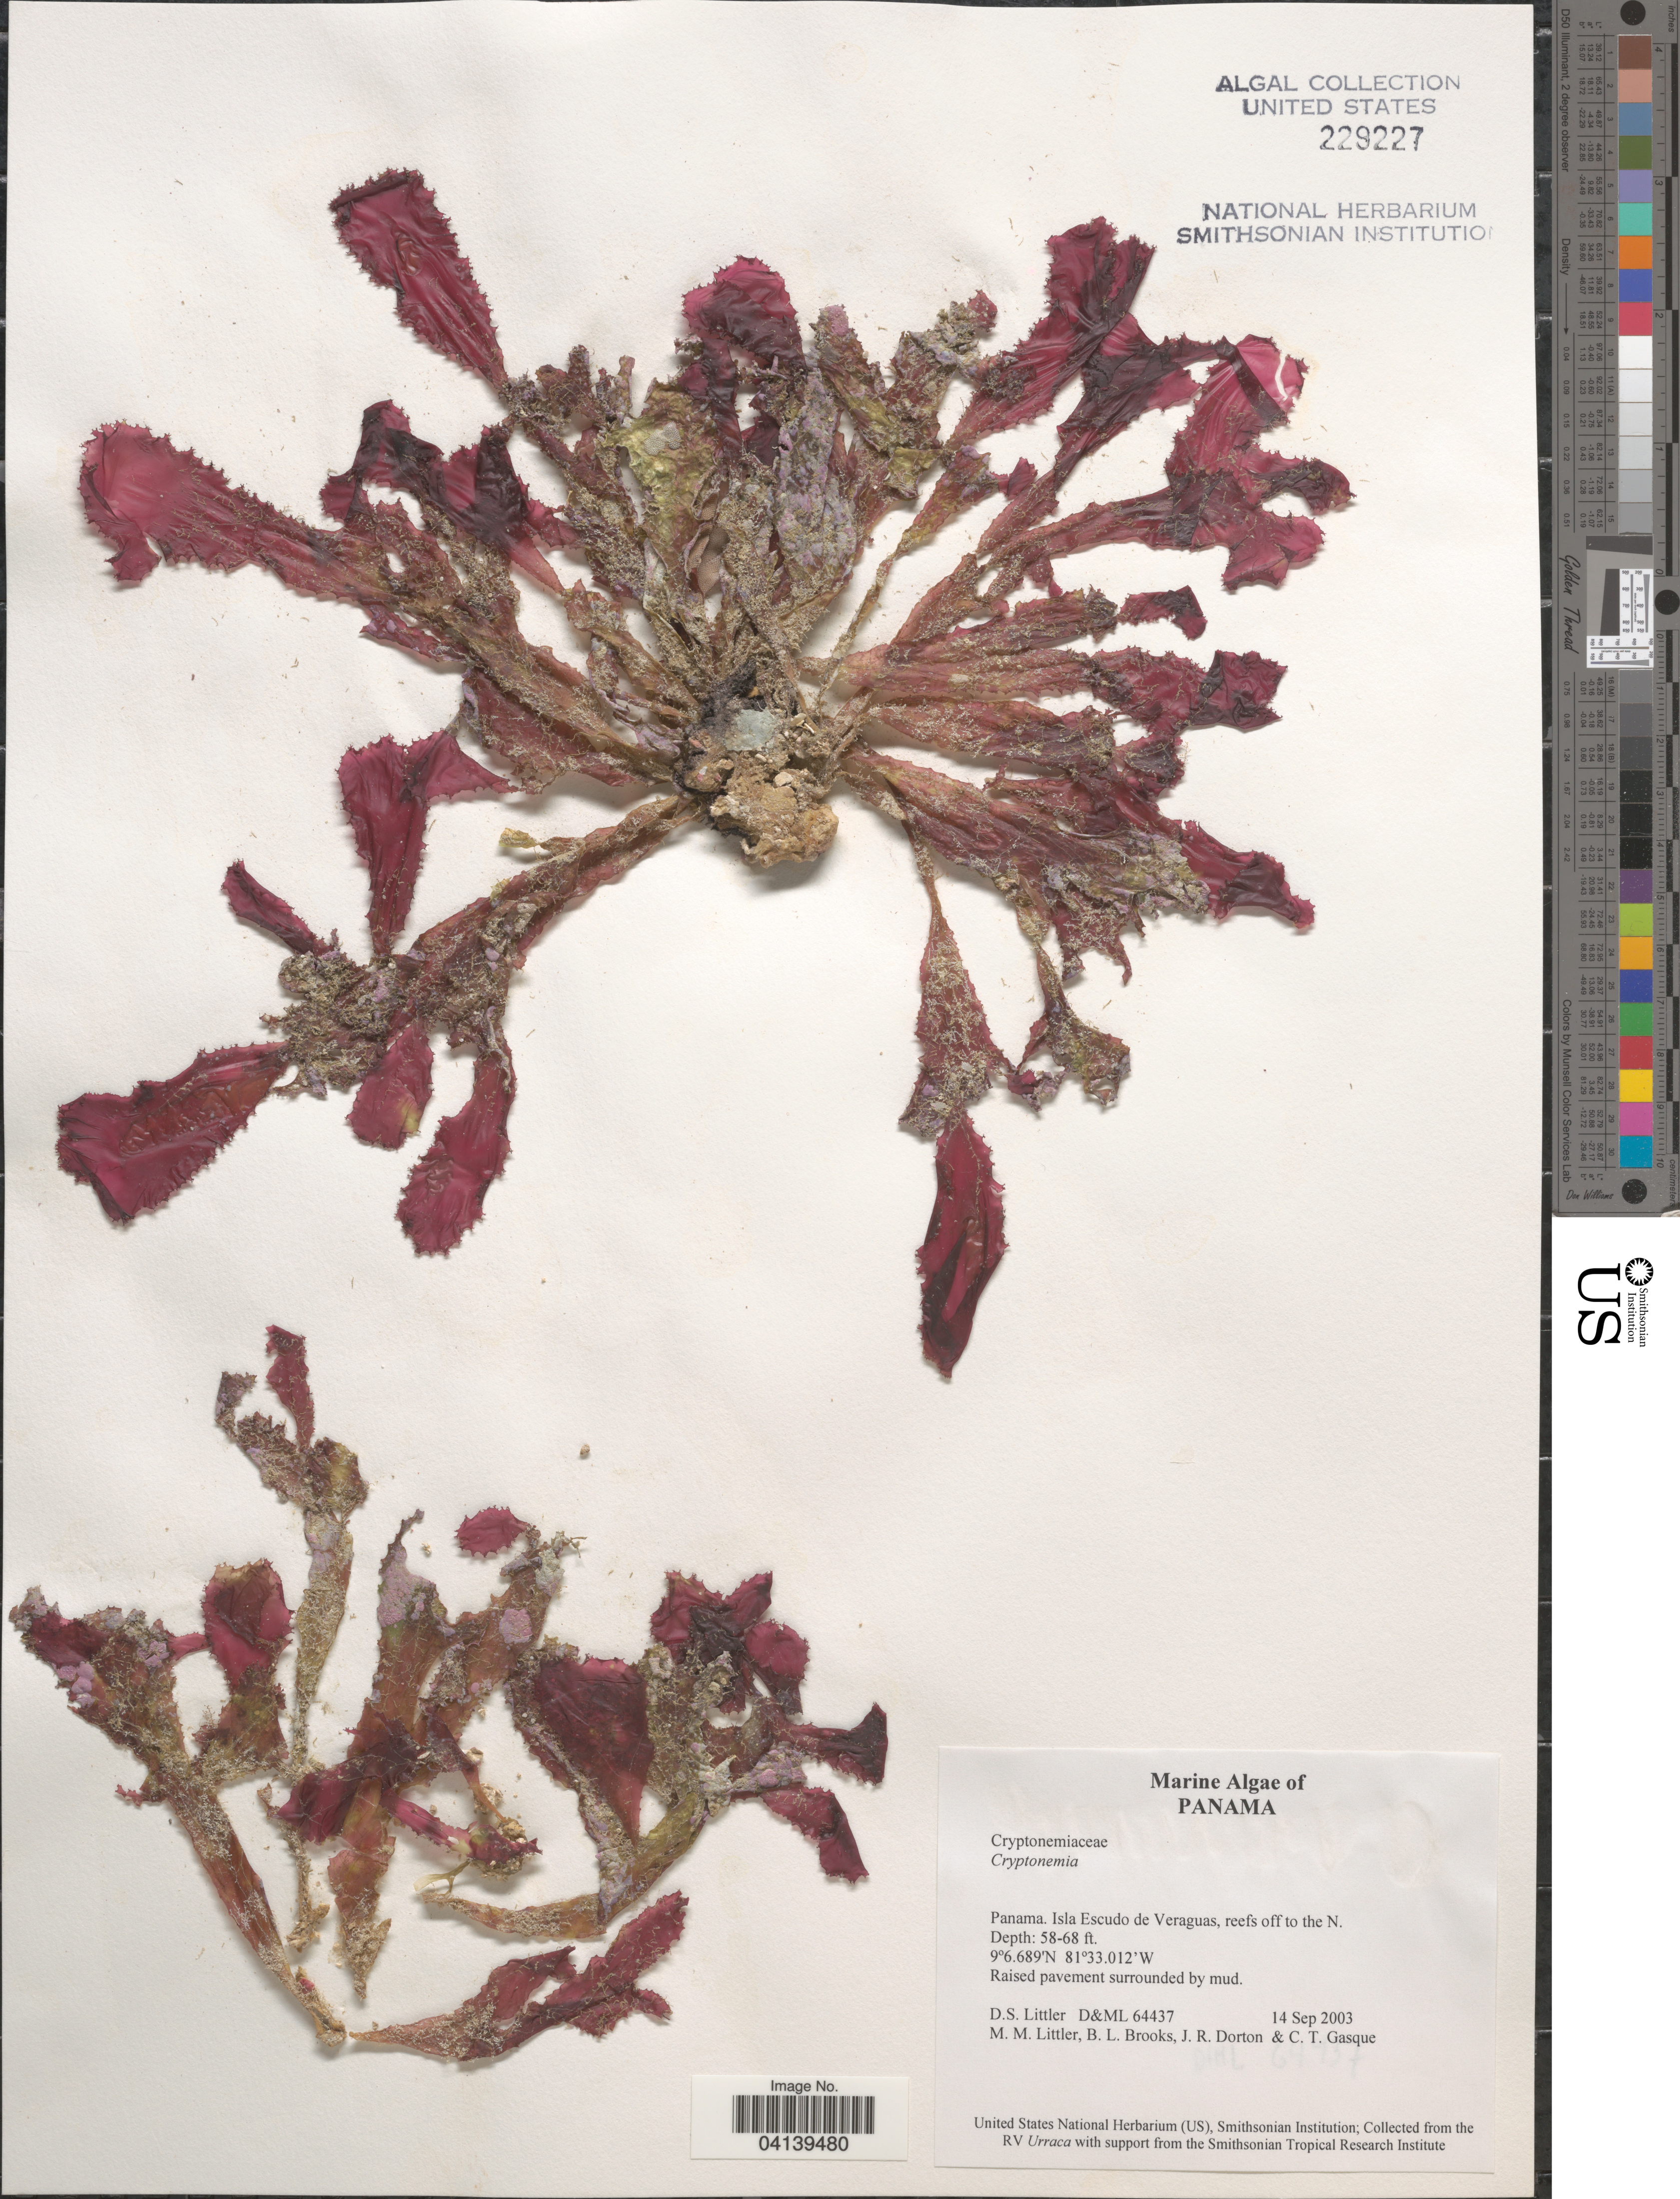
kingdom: Plantae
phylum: Rhodophyta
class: Florideophyceae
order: Halymeniales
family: Halymeniaceae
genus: Cryptonemia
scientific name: Cryptonemia sp.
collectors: D. S. Littler, B. Brooks, J. Dorton & C. Gasque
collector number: D&ML64437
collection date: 2003-09-14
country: Panama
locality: Isla Escudo de Veraguas, reefs off to the N.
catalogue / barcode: US 229227